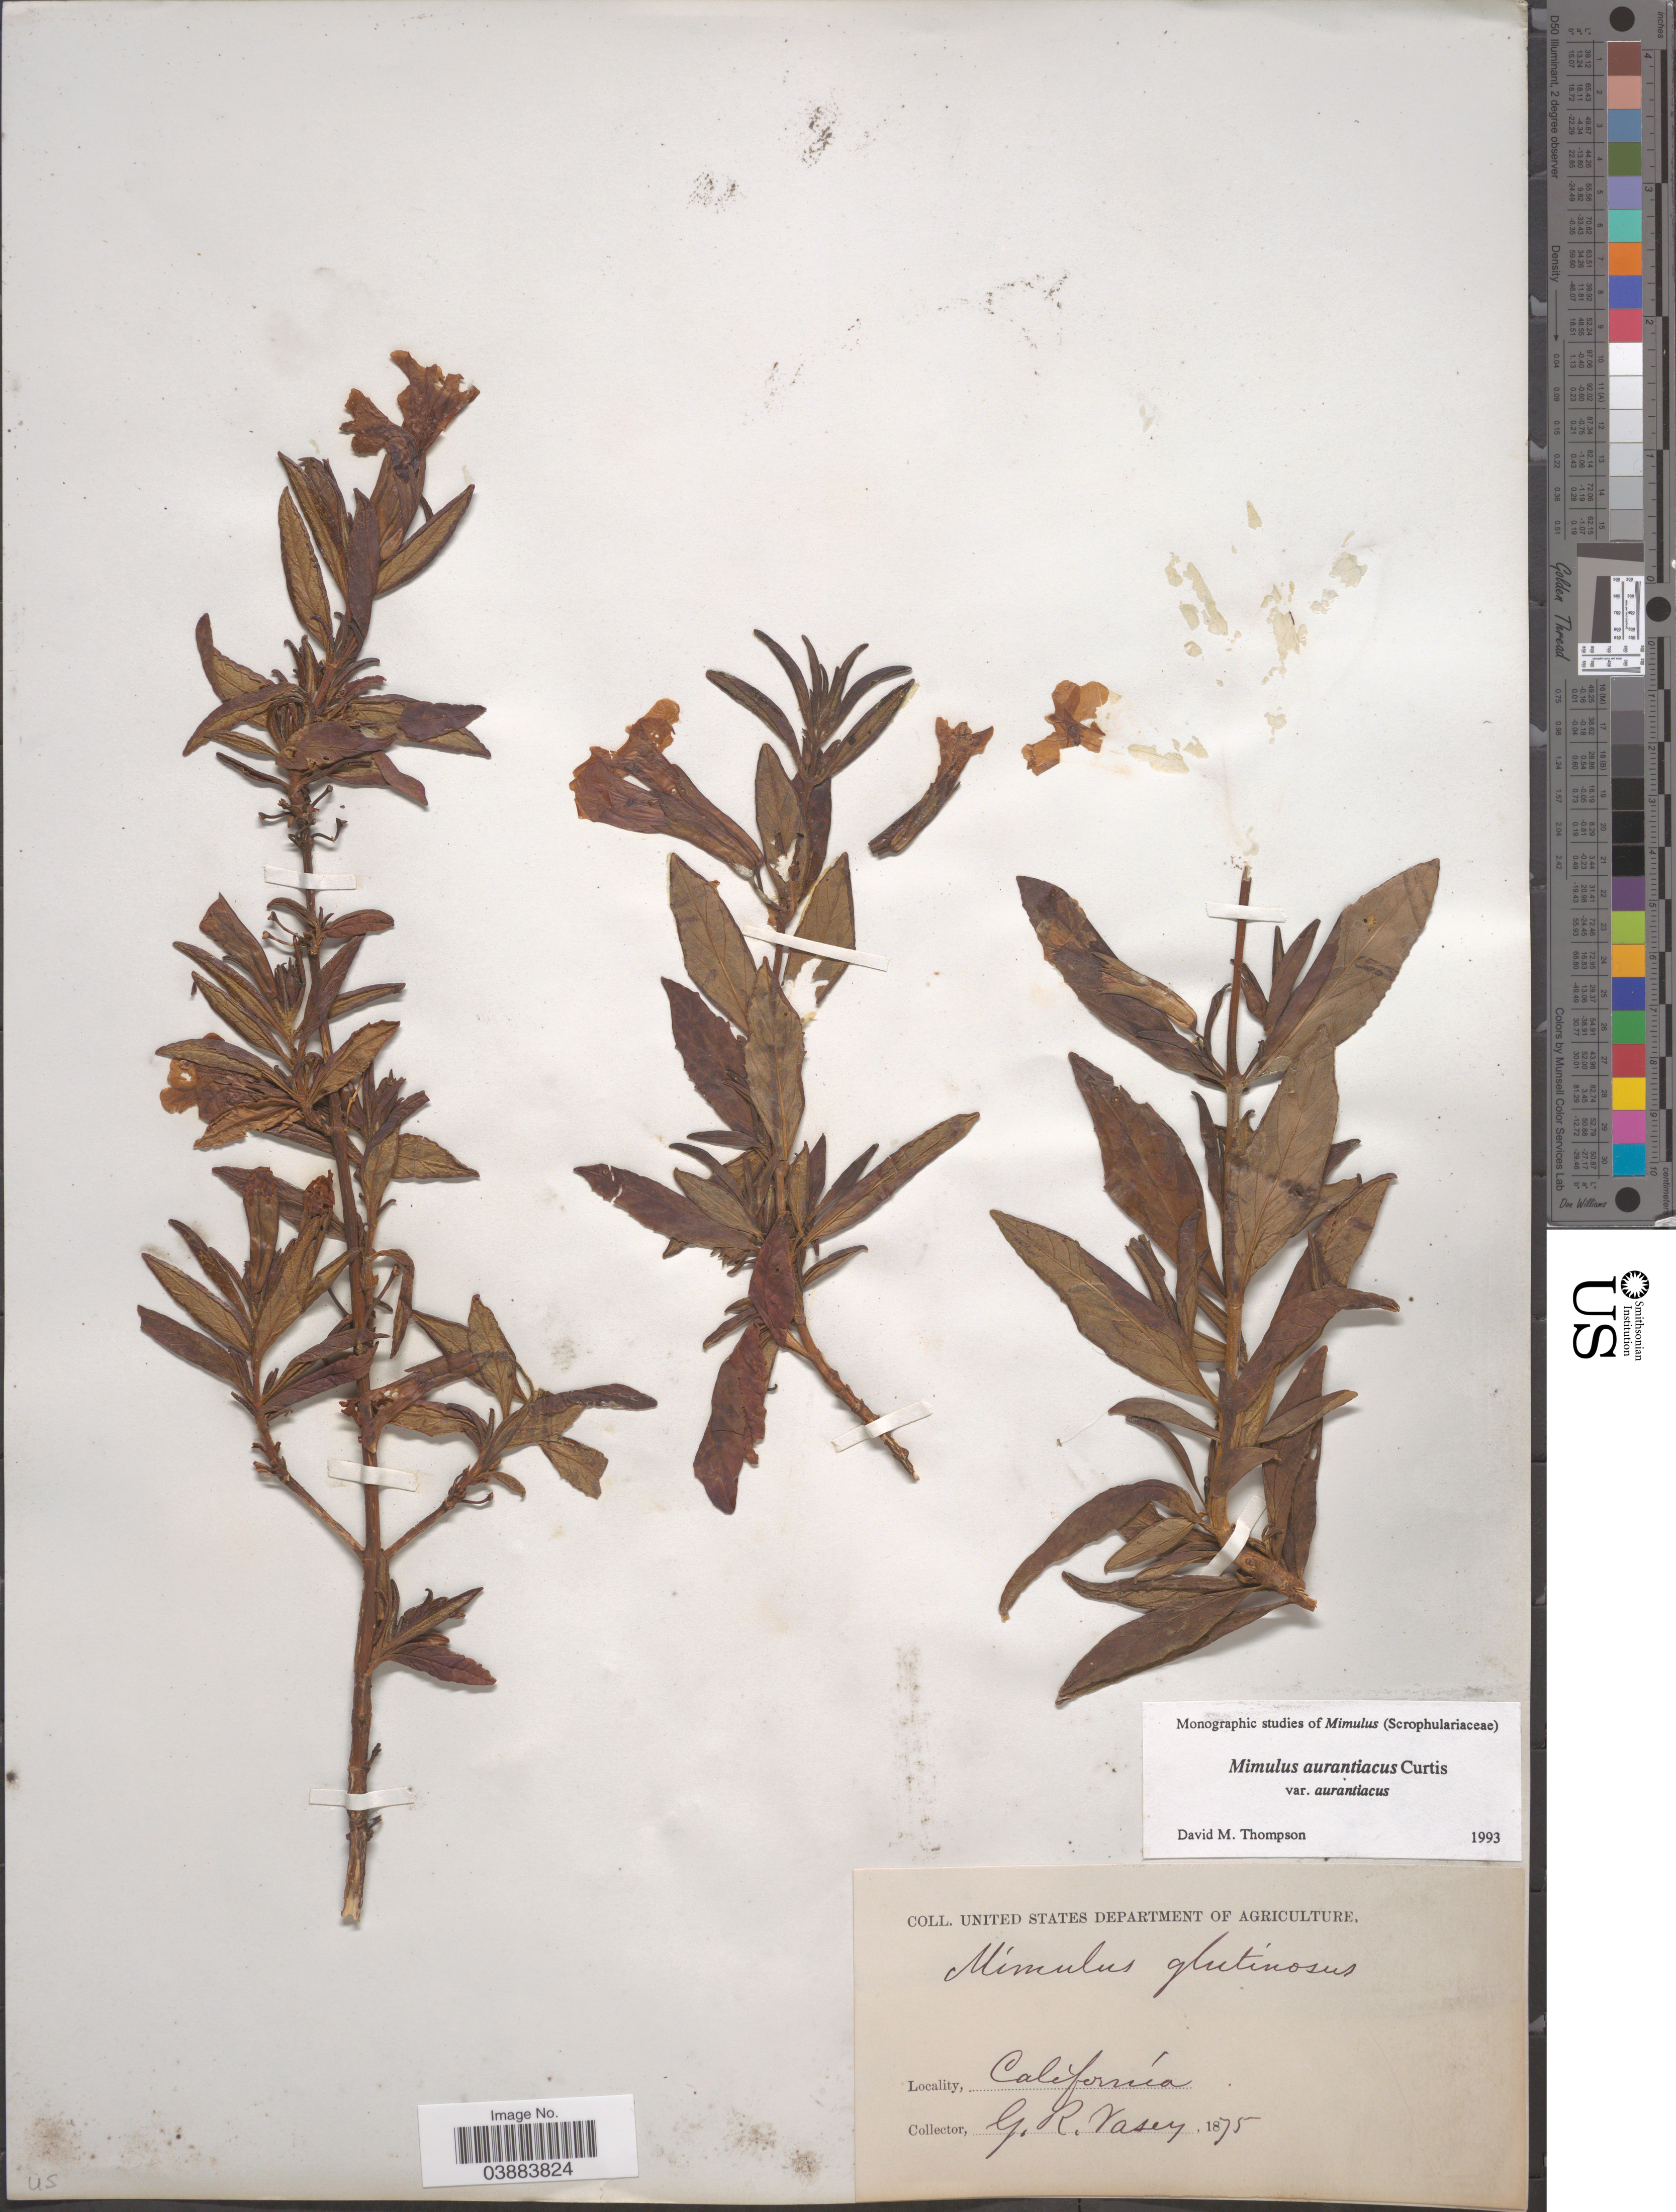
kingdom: Plantae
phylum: Tracheophyta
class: Magnoliopsida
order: Lamiales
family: Phrymaceae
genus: Diplacus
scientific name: Diplacus aurantiacus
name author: (Curtis) Jeps.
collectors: G. R. Vasey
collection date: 1875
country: United States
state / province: California